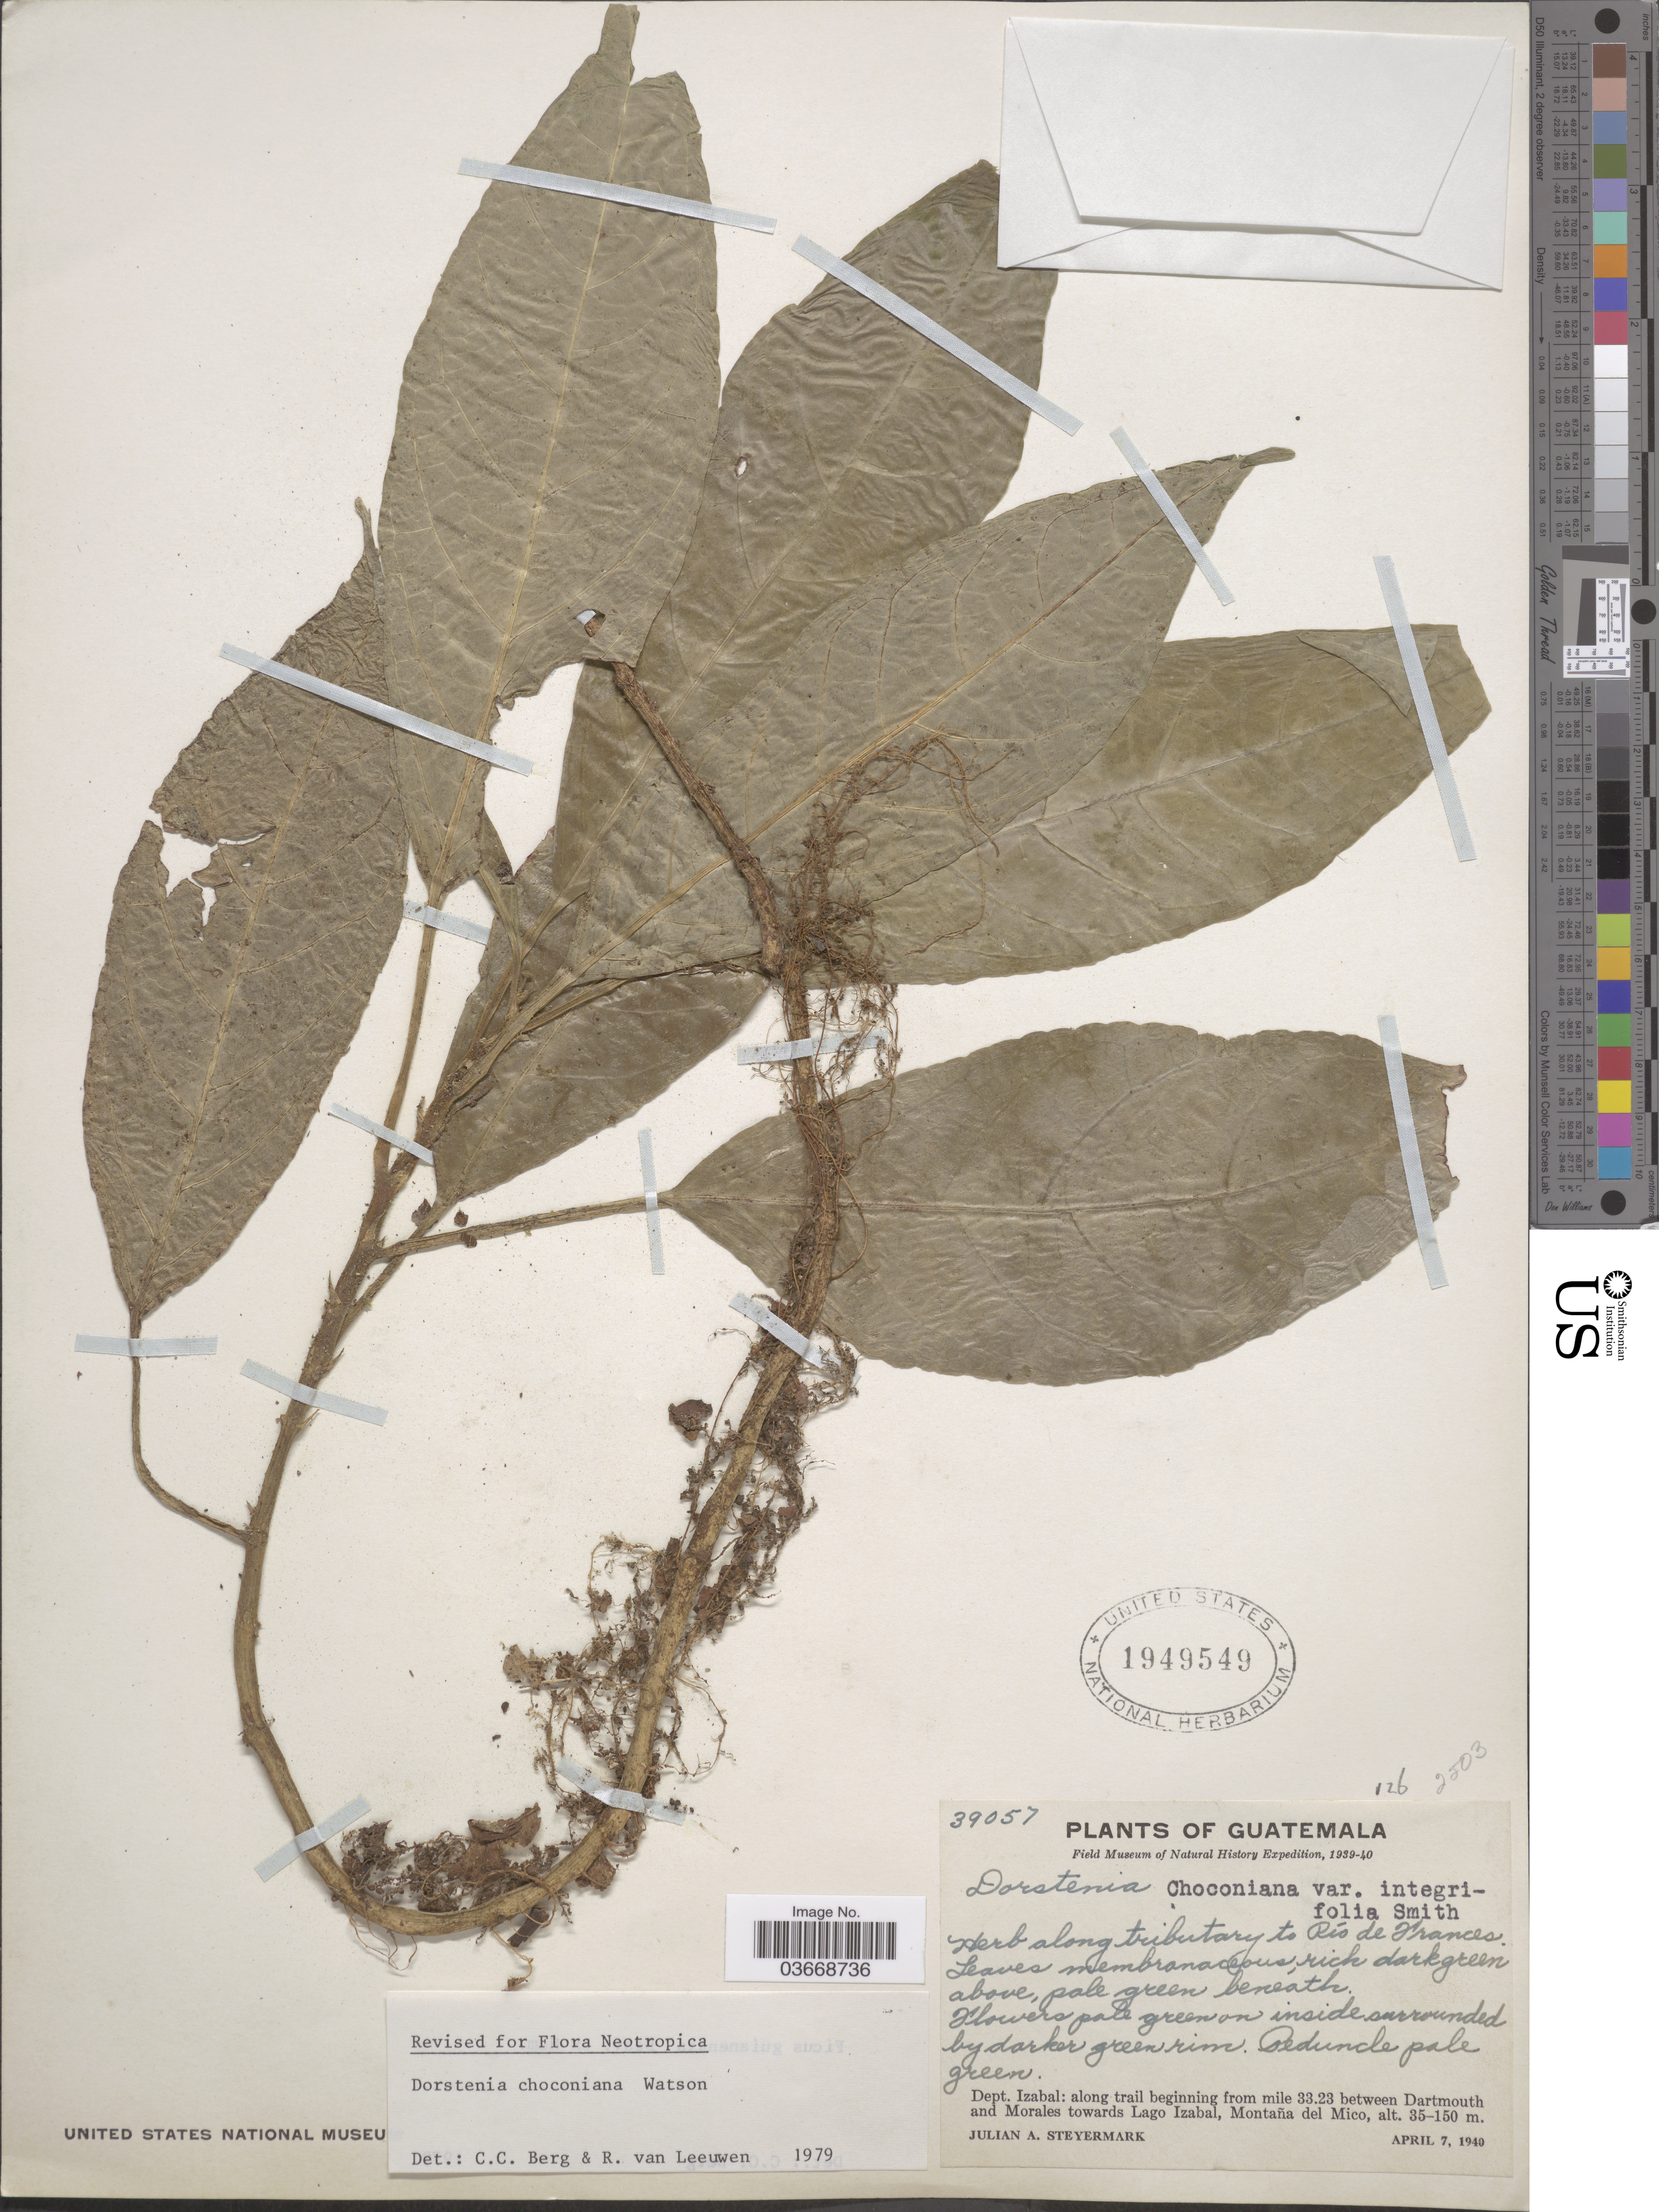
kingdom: Plantae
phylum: Tracheophyta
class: Magnoliopsida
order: Rosales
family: Moraceae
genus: Dorstenia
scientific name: Dorstenia choconiana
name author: S. Watson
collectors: J. Steyermark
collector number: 39057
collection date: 1940-04-07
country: Guatemala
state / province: Izabal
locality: Dept. Izabal: along trail beginning from mile 33.23 between Dartmouth and Morales towards Lago Izabal, Montaña del Mico.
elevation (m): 35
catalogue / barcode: US 1949549